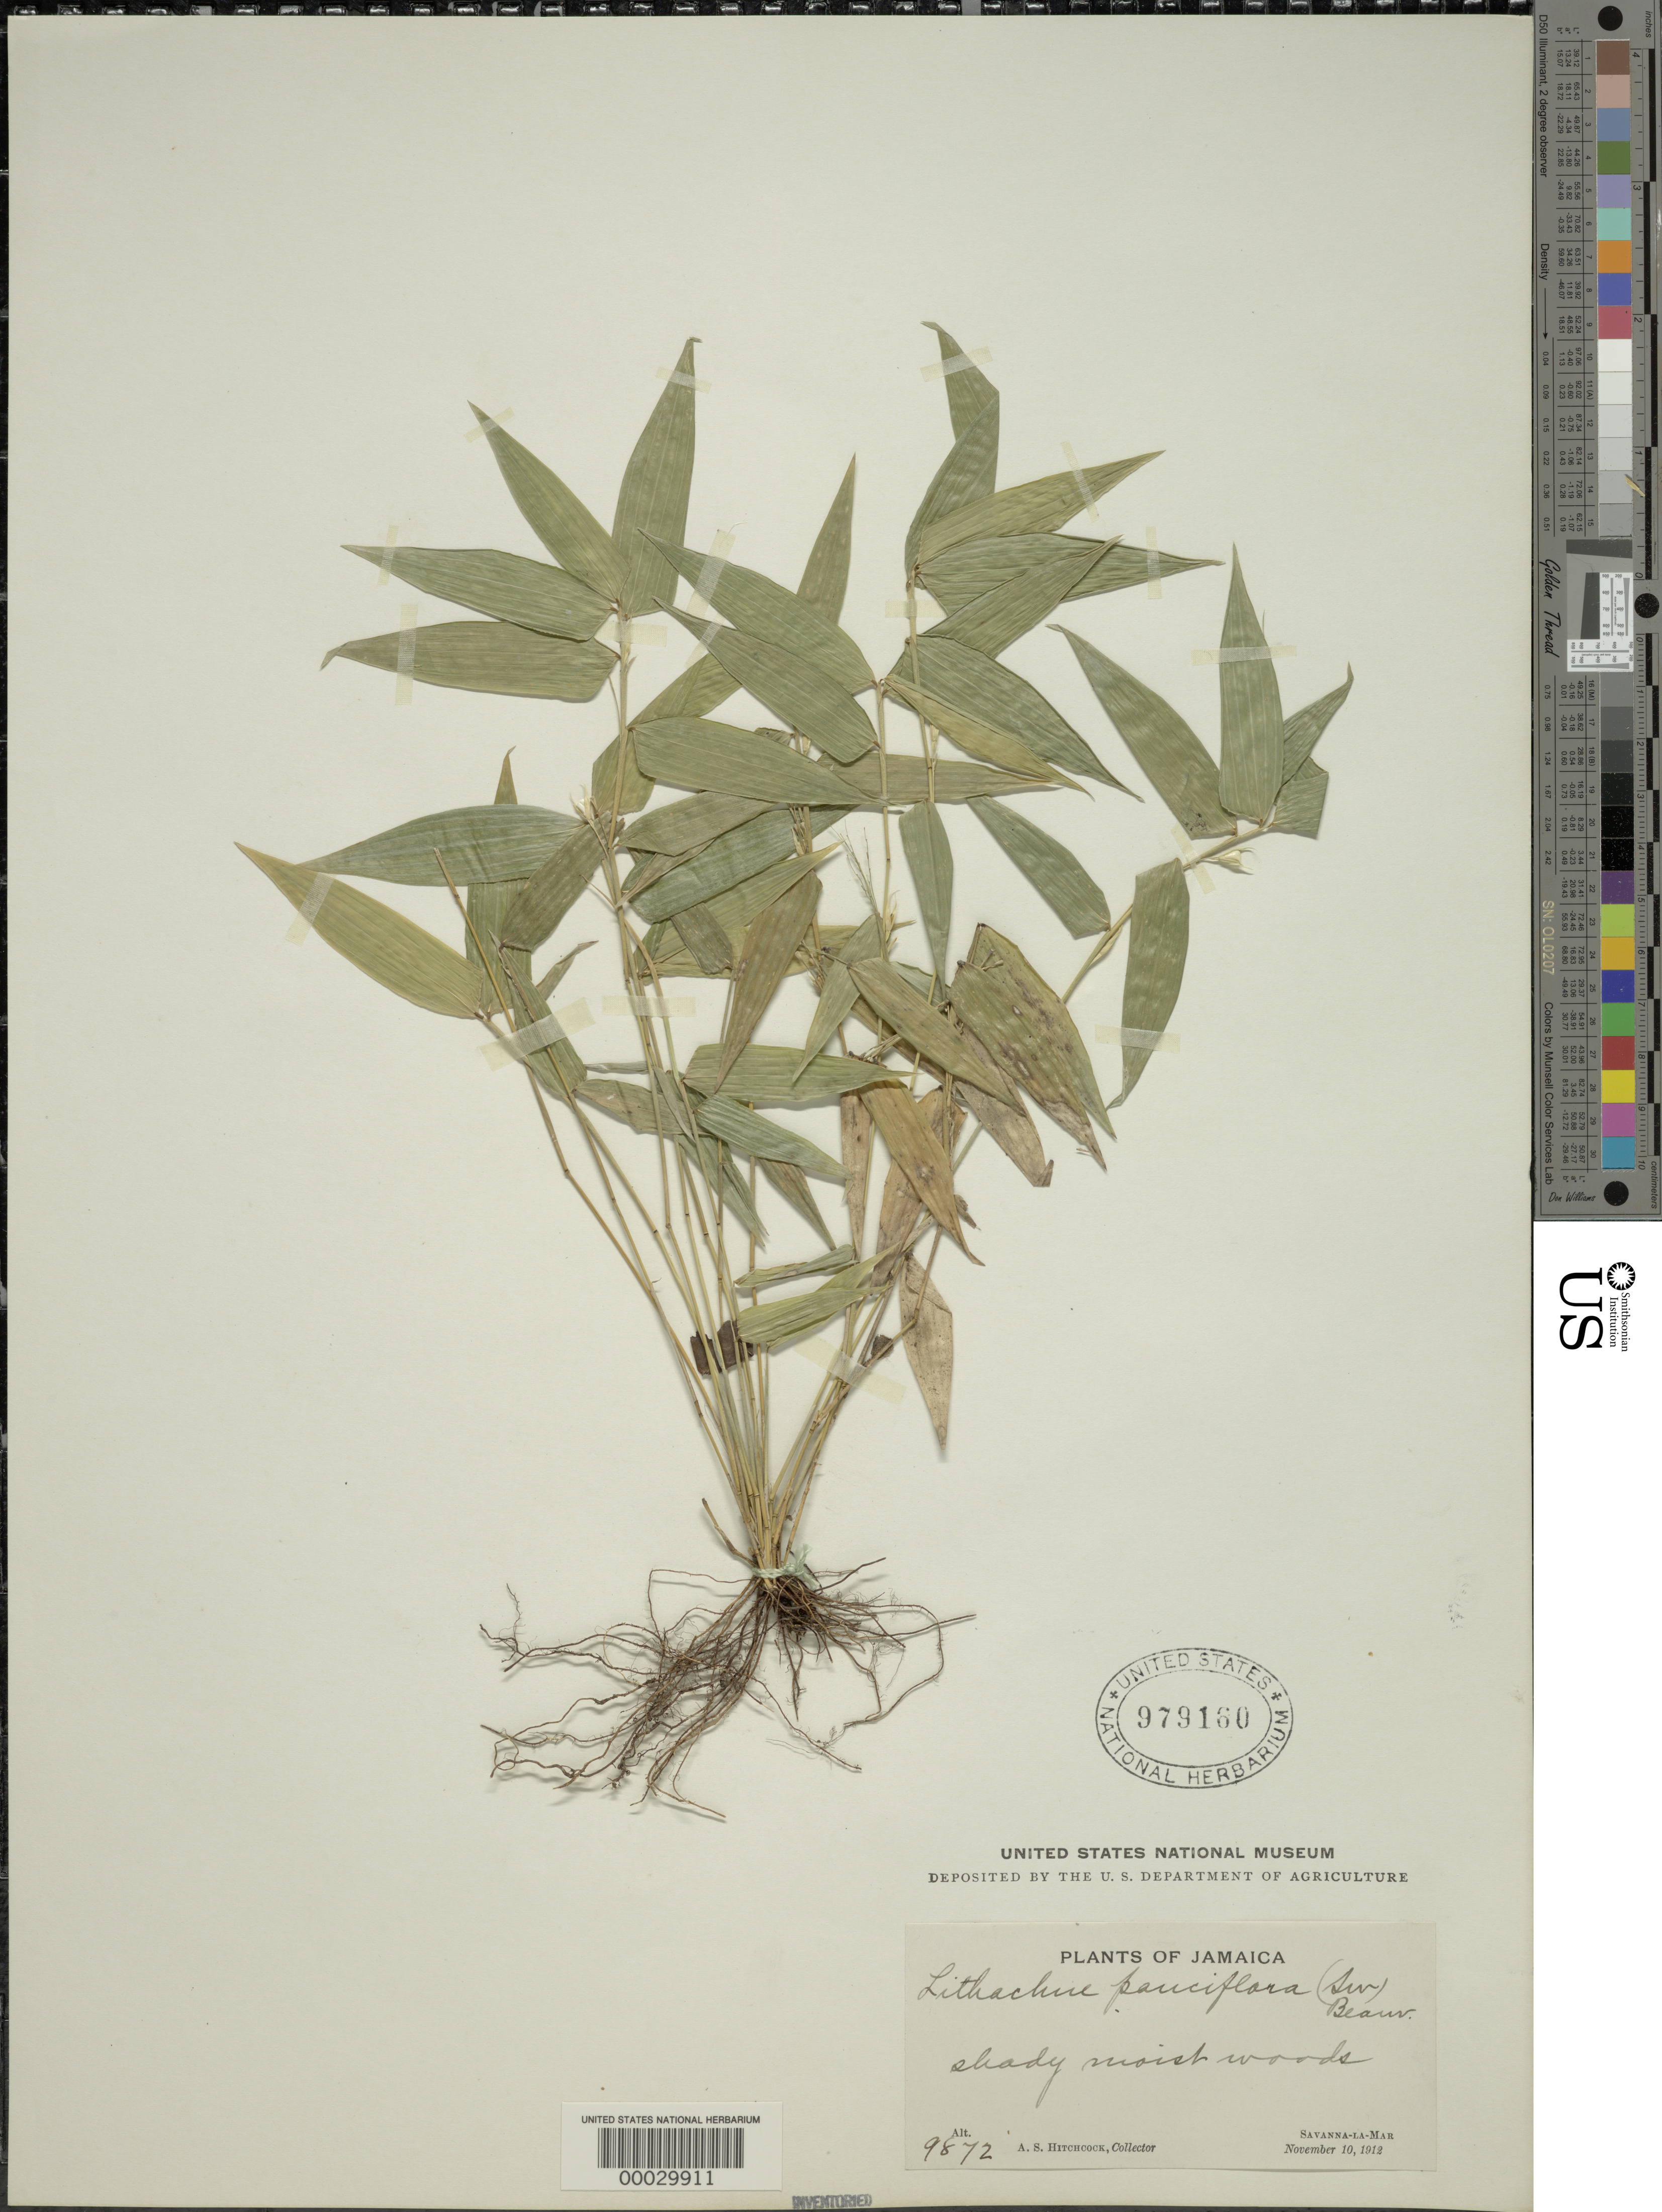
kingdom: Plantae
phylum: Tracheophyta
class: Liliopsida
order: Poales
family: Poaceae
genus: Lithachne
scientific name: Lithachne pauciflora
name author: (Sw.) P. Beauv.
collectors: A. S. Hitchcock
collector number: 9872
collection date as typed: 10 Nov 1912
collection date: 1912-11-10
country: Jamaica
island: Greater Antilles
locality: Savanna-la-mar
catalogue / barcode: US 979160